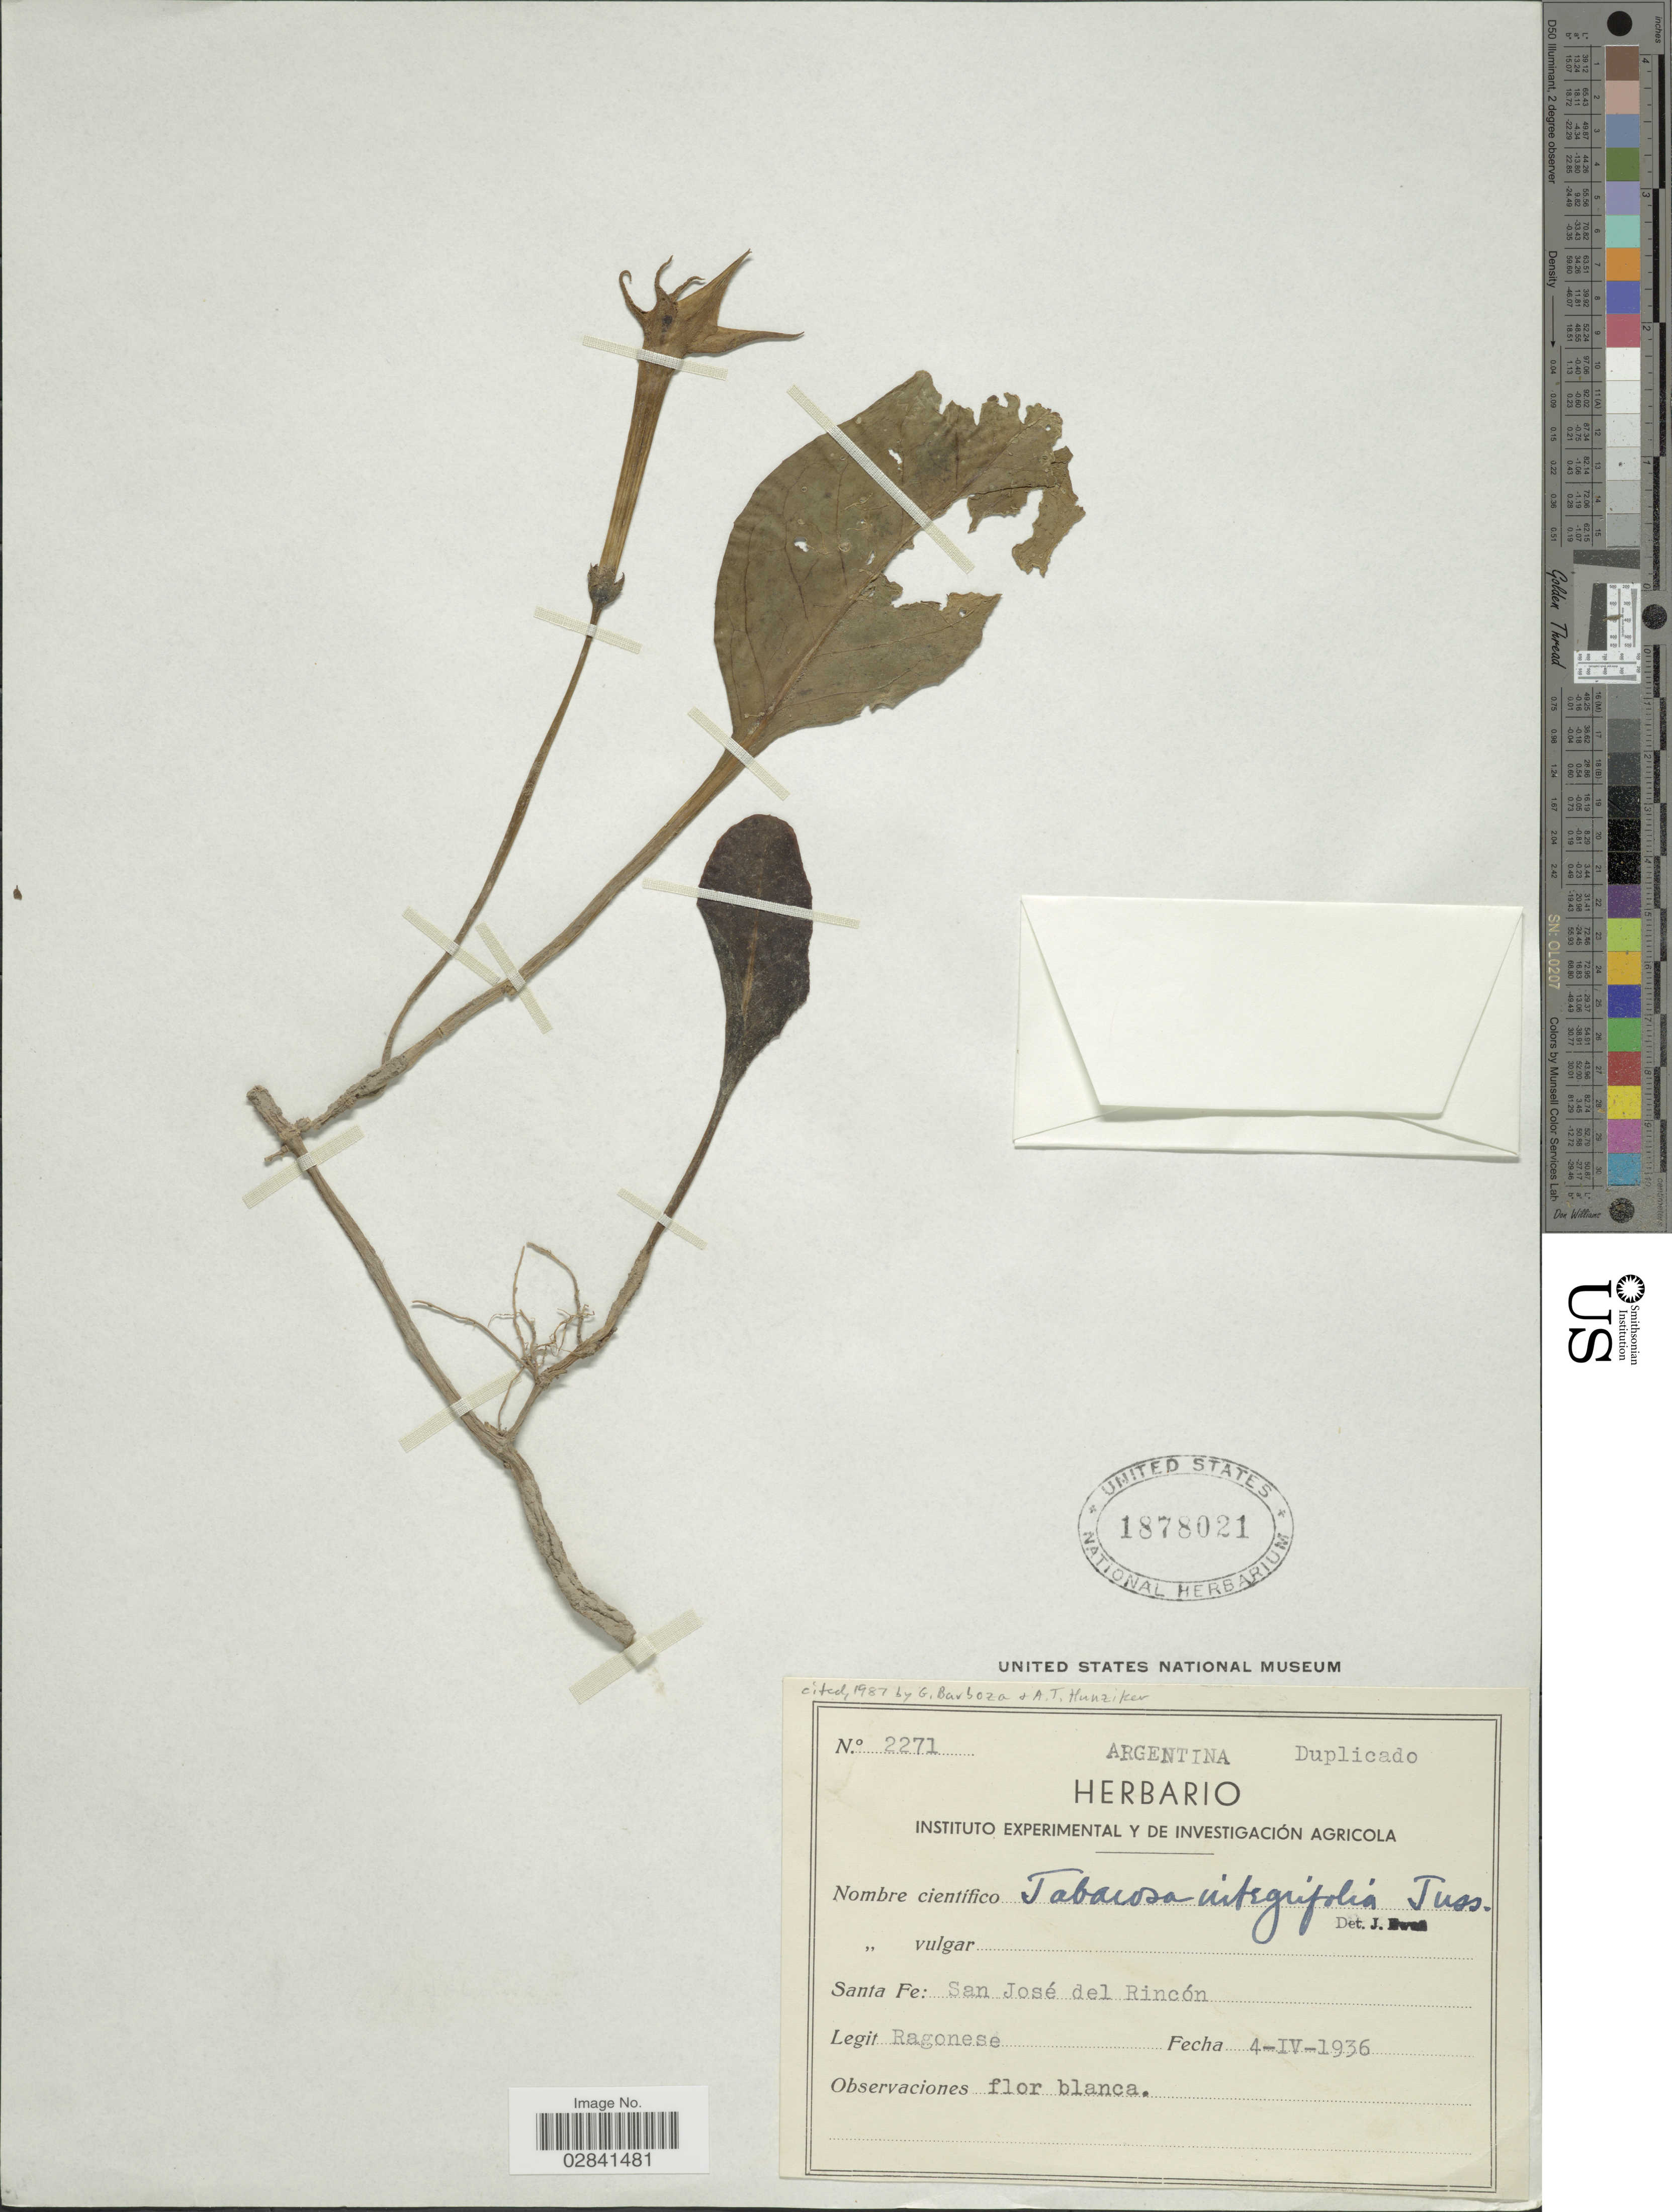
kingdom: Plantae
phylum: Tracheophyta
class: Magnoliopsida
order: Solanales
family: Solanaceae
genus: Jaborosa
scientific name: Jaborosa integrifolia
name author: Lam.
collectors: Ragonese, --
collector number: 2271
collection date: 1936-04-04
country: Argentina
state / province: Santa Fe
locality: San José del Rincón.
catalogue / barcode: US 1878021